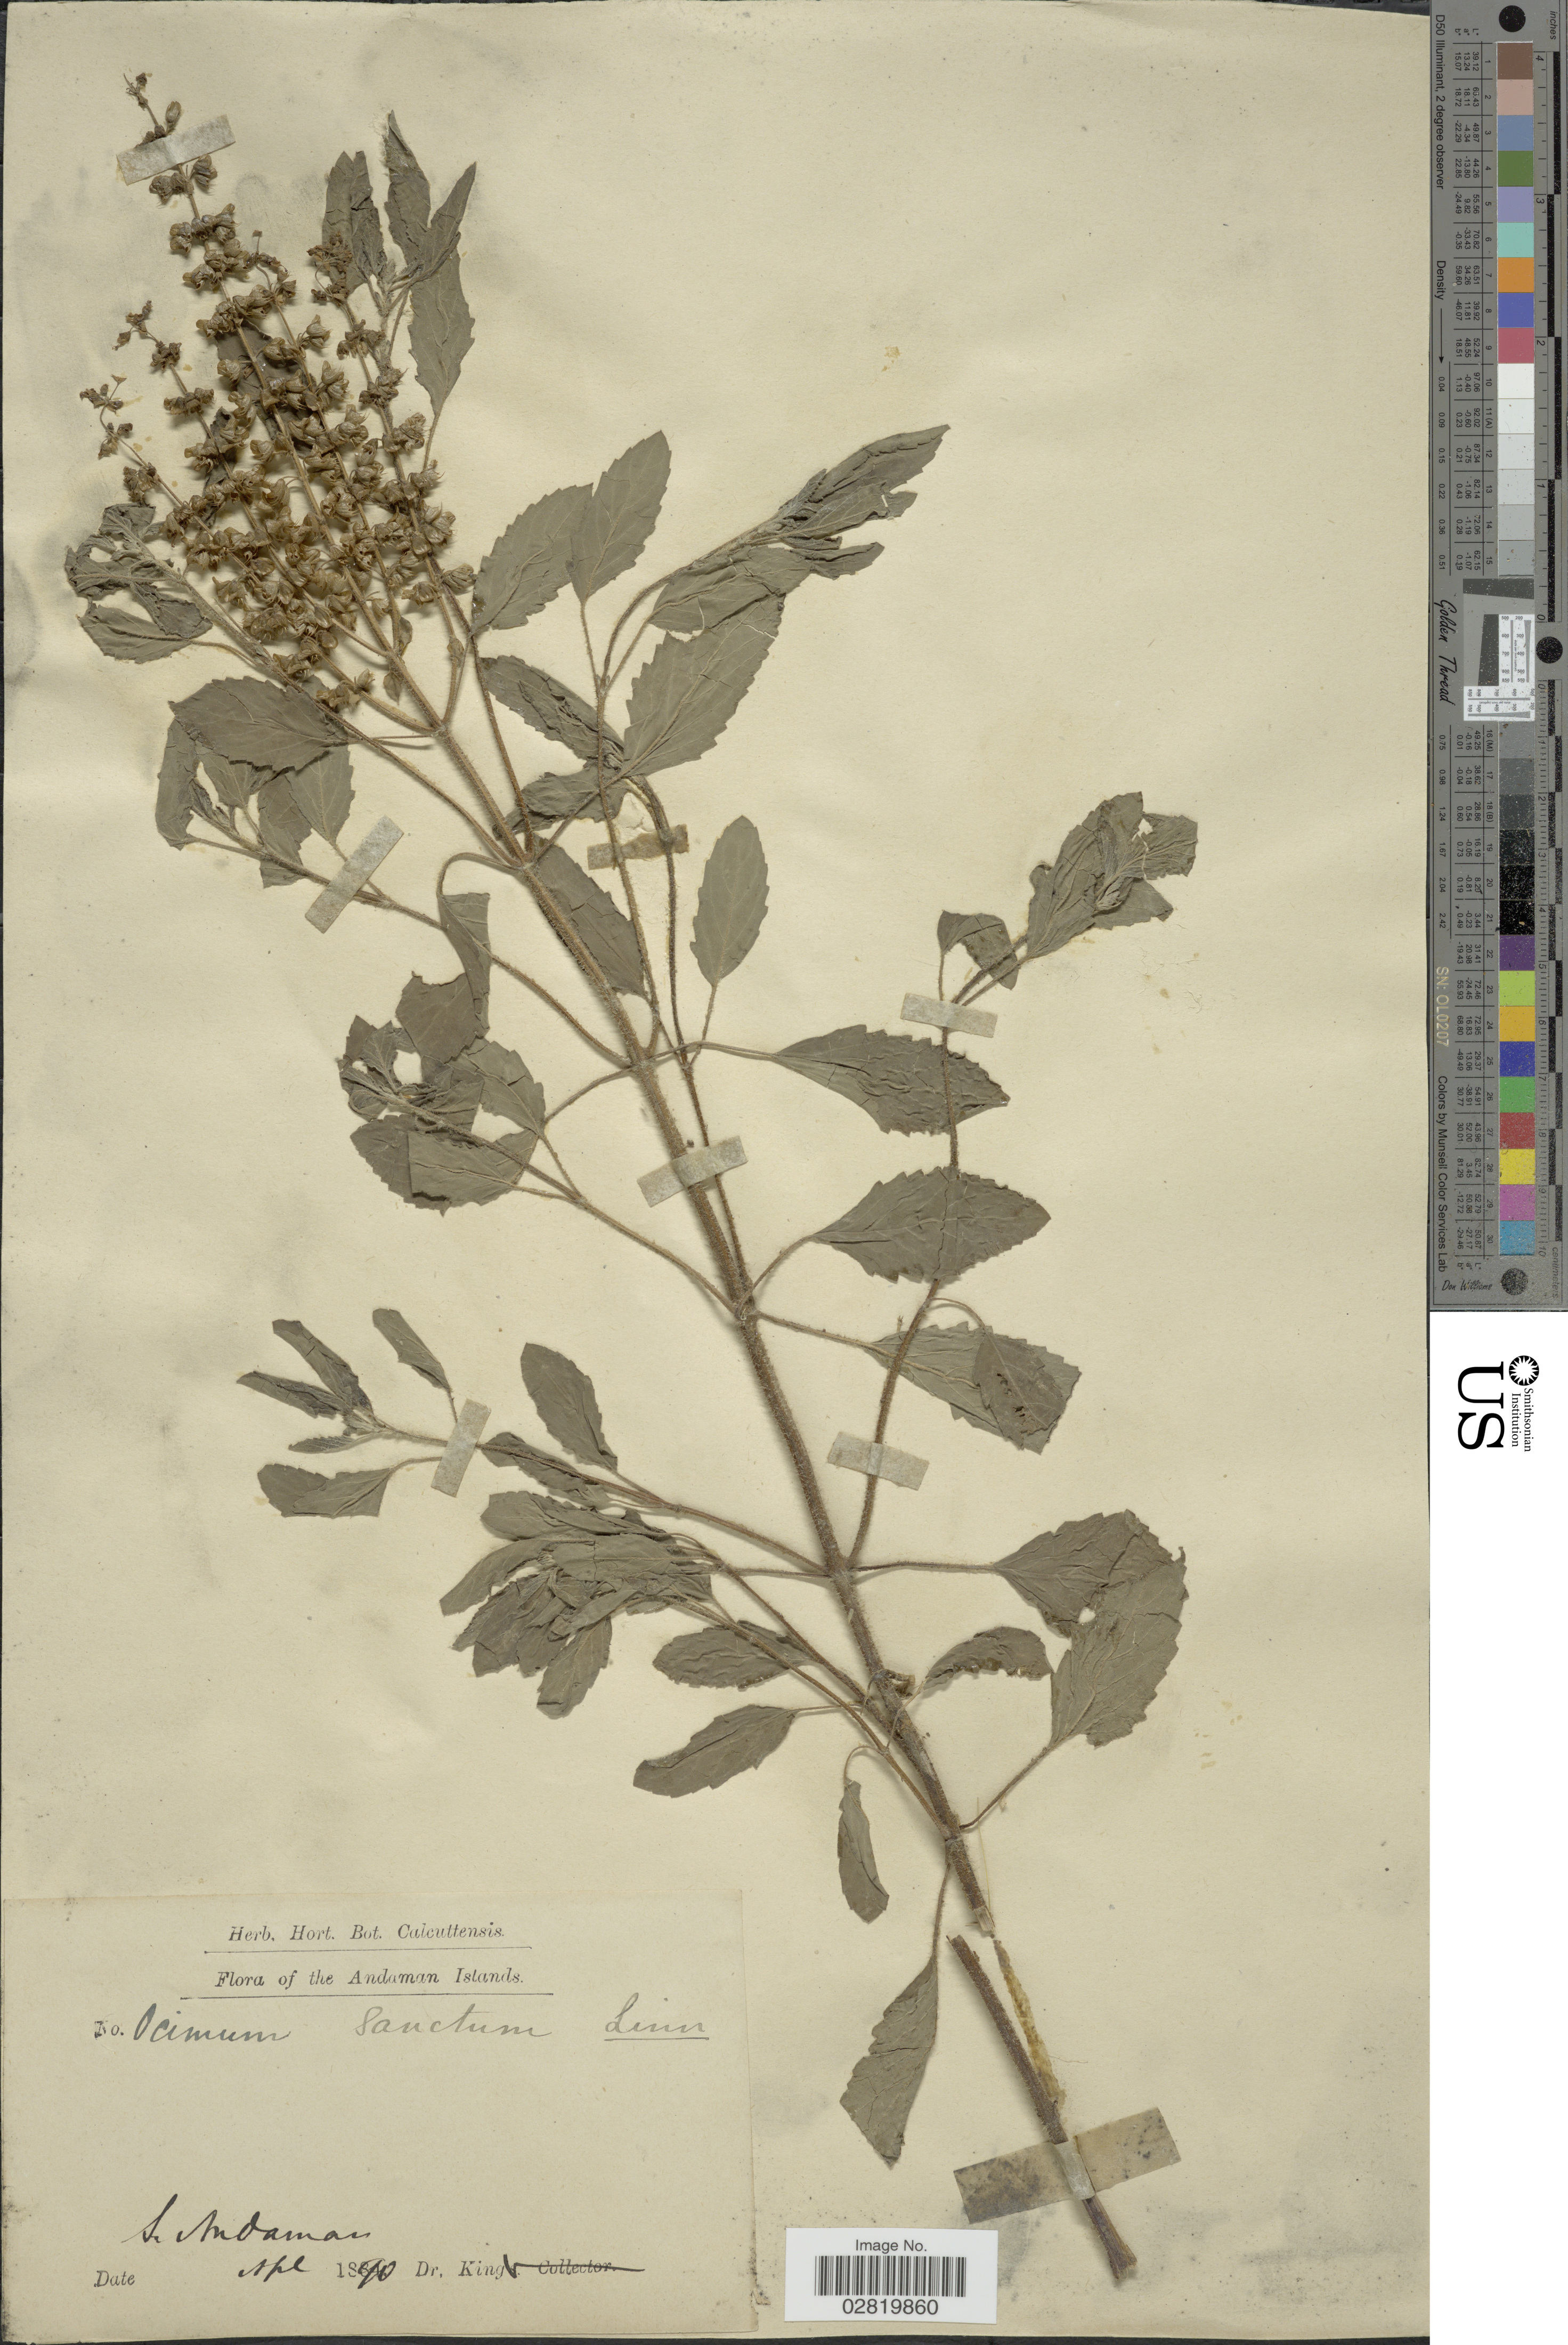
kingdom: Plantae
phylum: Tracheophyta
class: Magnoliopsida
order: Lamiales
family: Lamiaceae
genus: Ocimum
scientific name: Ocimum sanctum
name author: L.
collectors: G. King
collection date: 1890-04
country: India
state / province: Andaman and Nicobar Islands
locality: The Andaman Islands, In [interpreted] Andaman